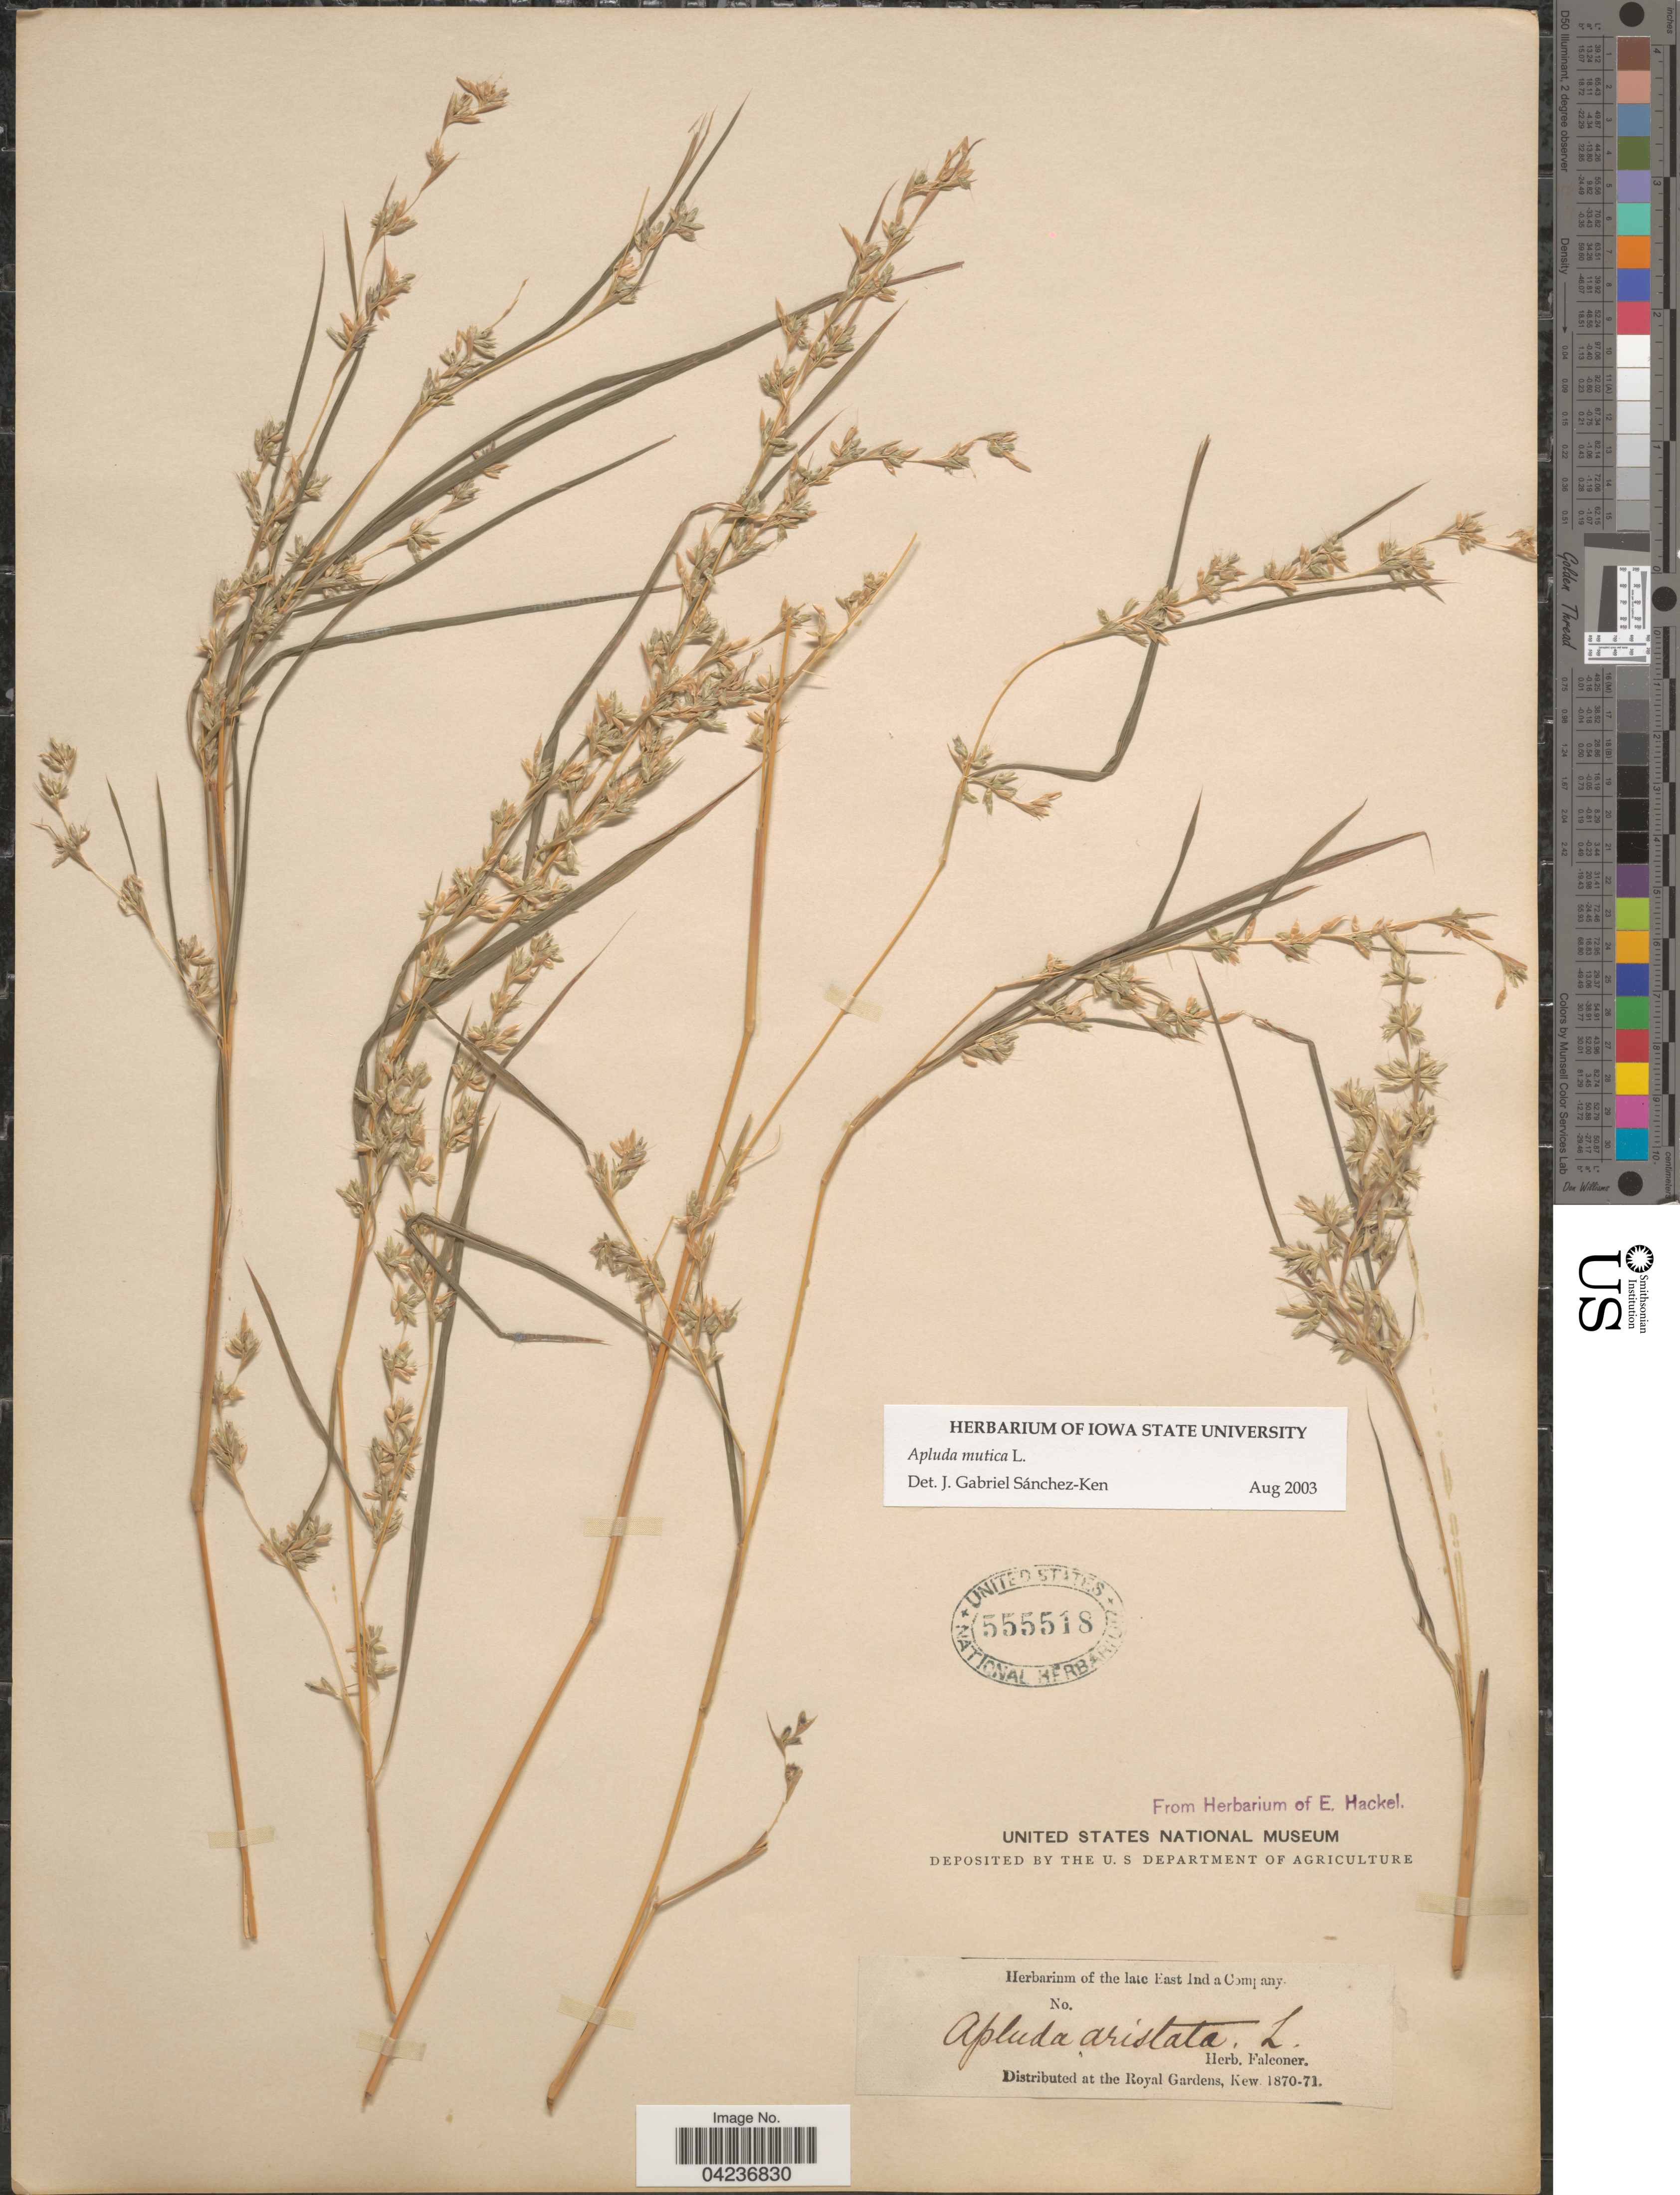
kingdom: Plantae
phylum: Tracheophyta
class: Liliopsida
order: Poales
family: Poaceae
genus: Apluda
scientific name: Apluda mutica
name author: L.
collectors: ex herb. Falconer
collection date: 1870/1871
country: India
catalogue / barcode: US 555518